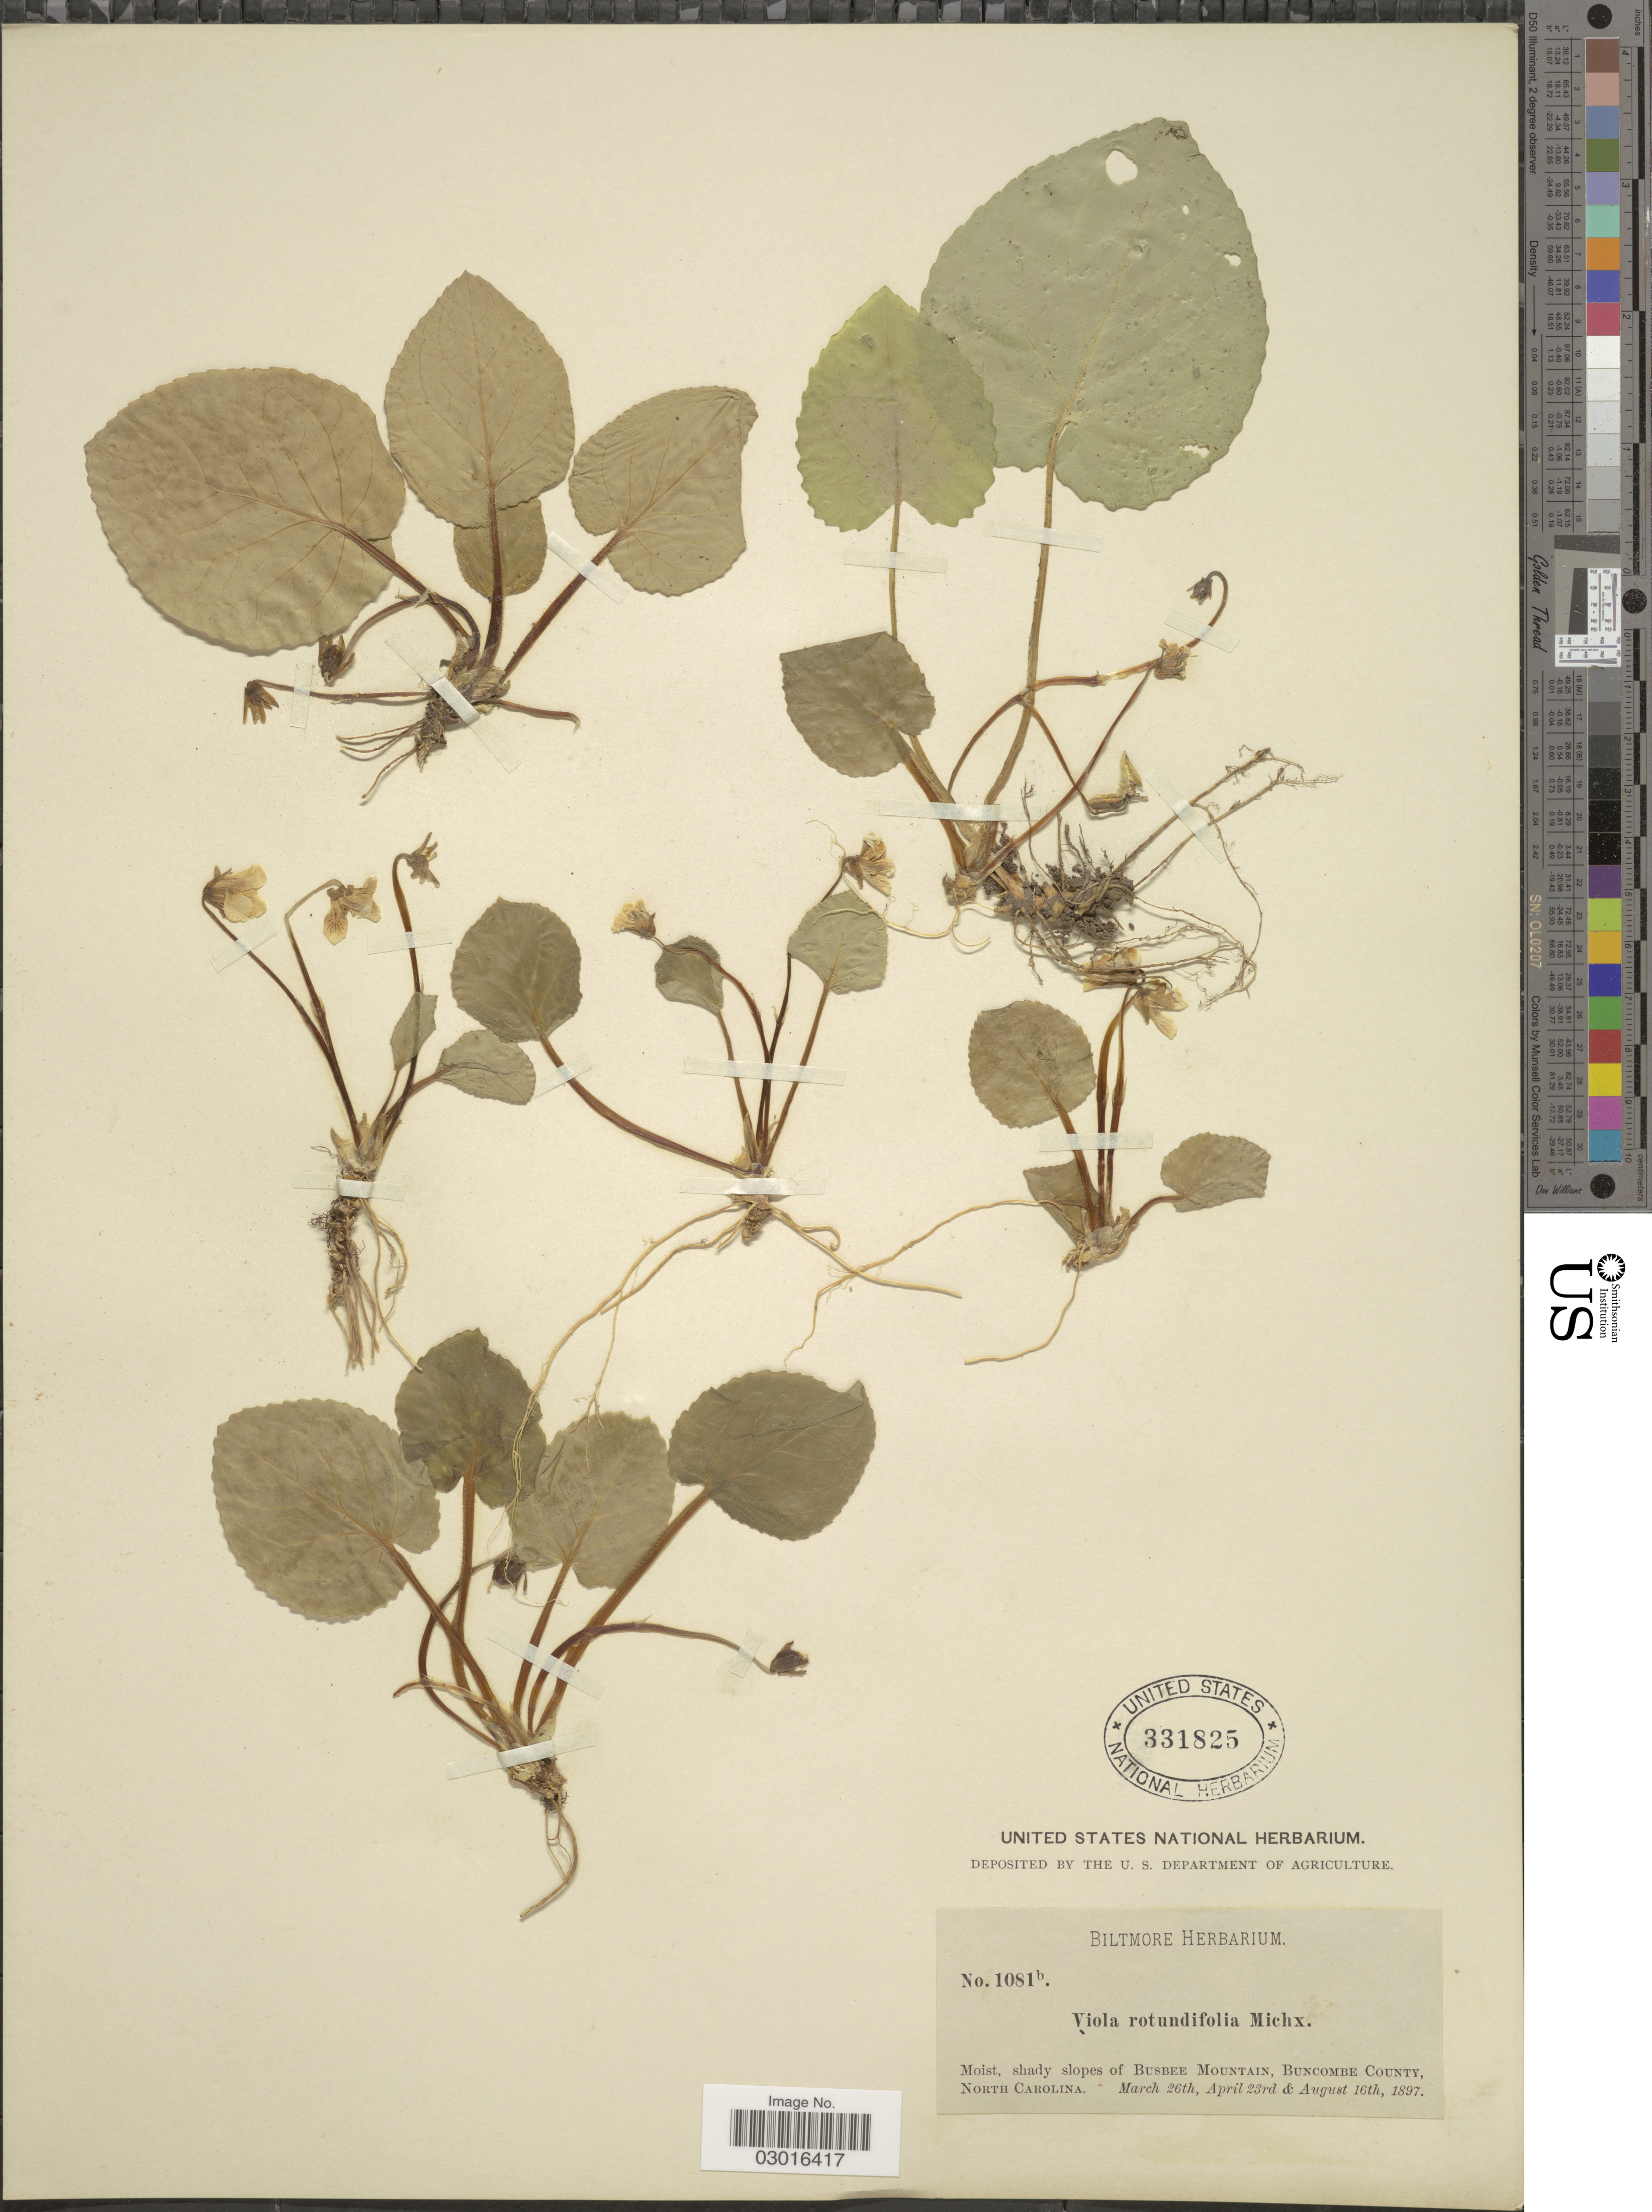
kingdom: Plantae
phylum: Tracheophyta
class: Magnoliopsida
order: Malpighiales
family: Violaceae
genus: Viola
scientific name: Viola rotundifolia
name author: Michx.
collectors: ex herb. Biltmore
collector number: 1081b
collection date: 1897-03-26/1897-08-16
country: United States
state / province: North Carolina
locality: Shady slopes of Busbee Mountain, Buncombe County.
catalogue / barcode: US 331825